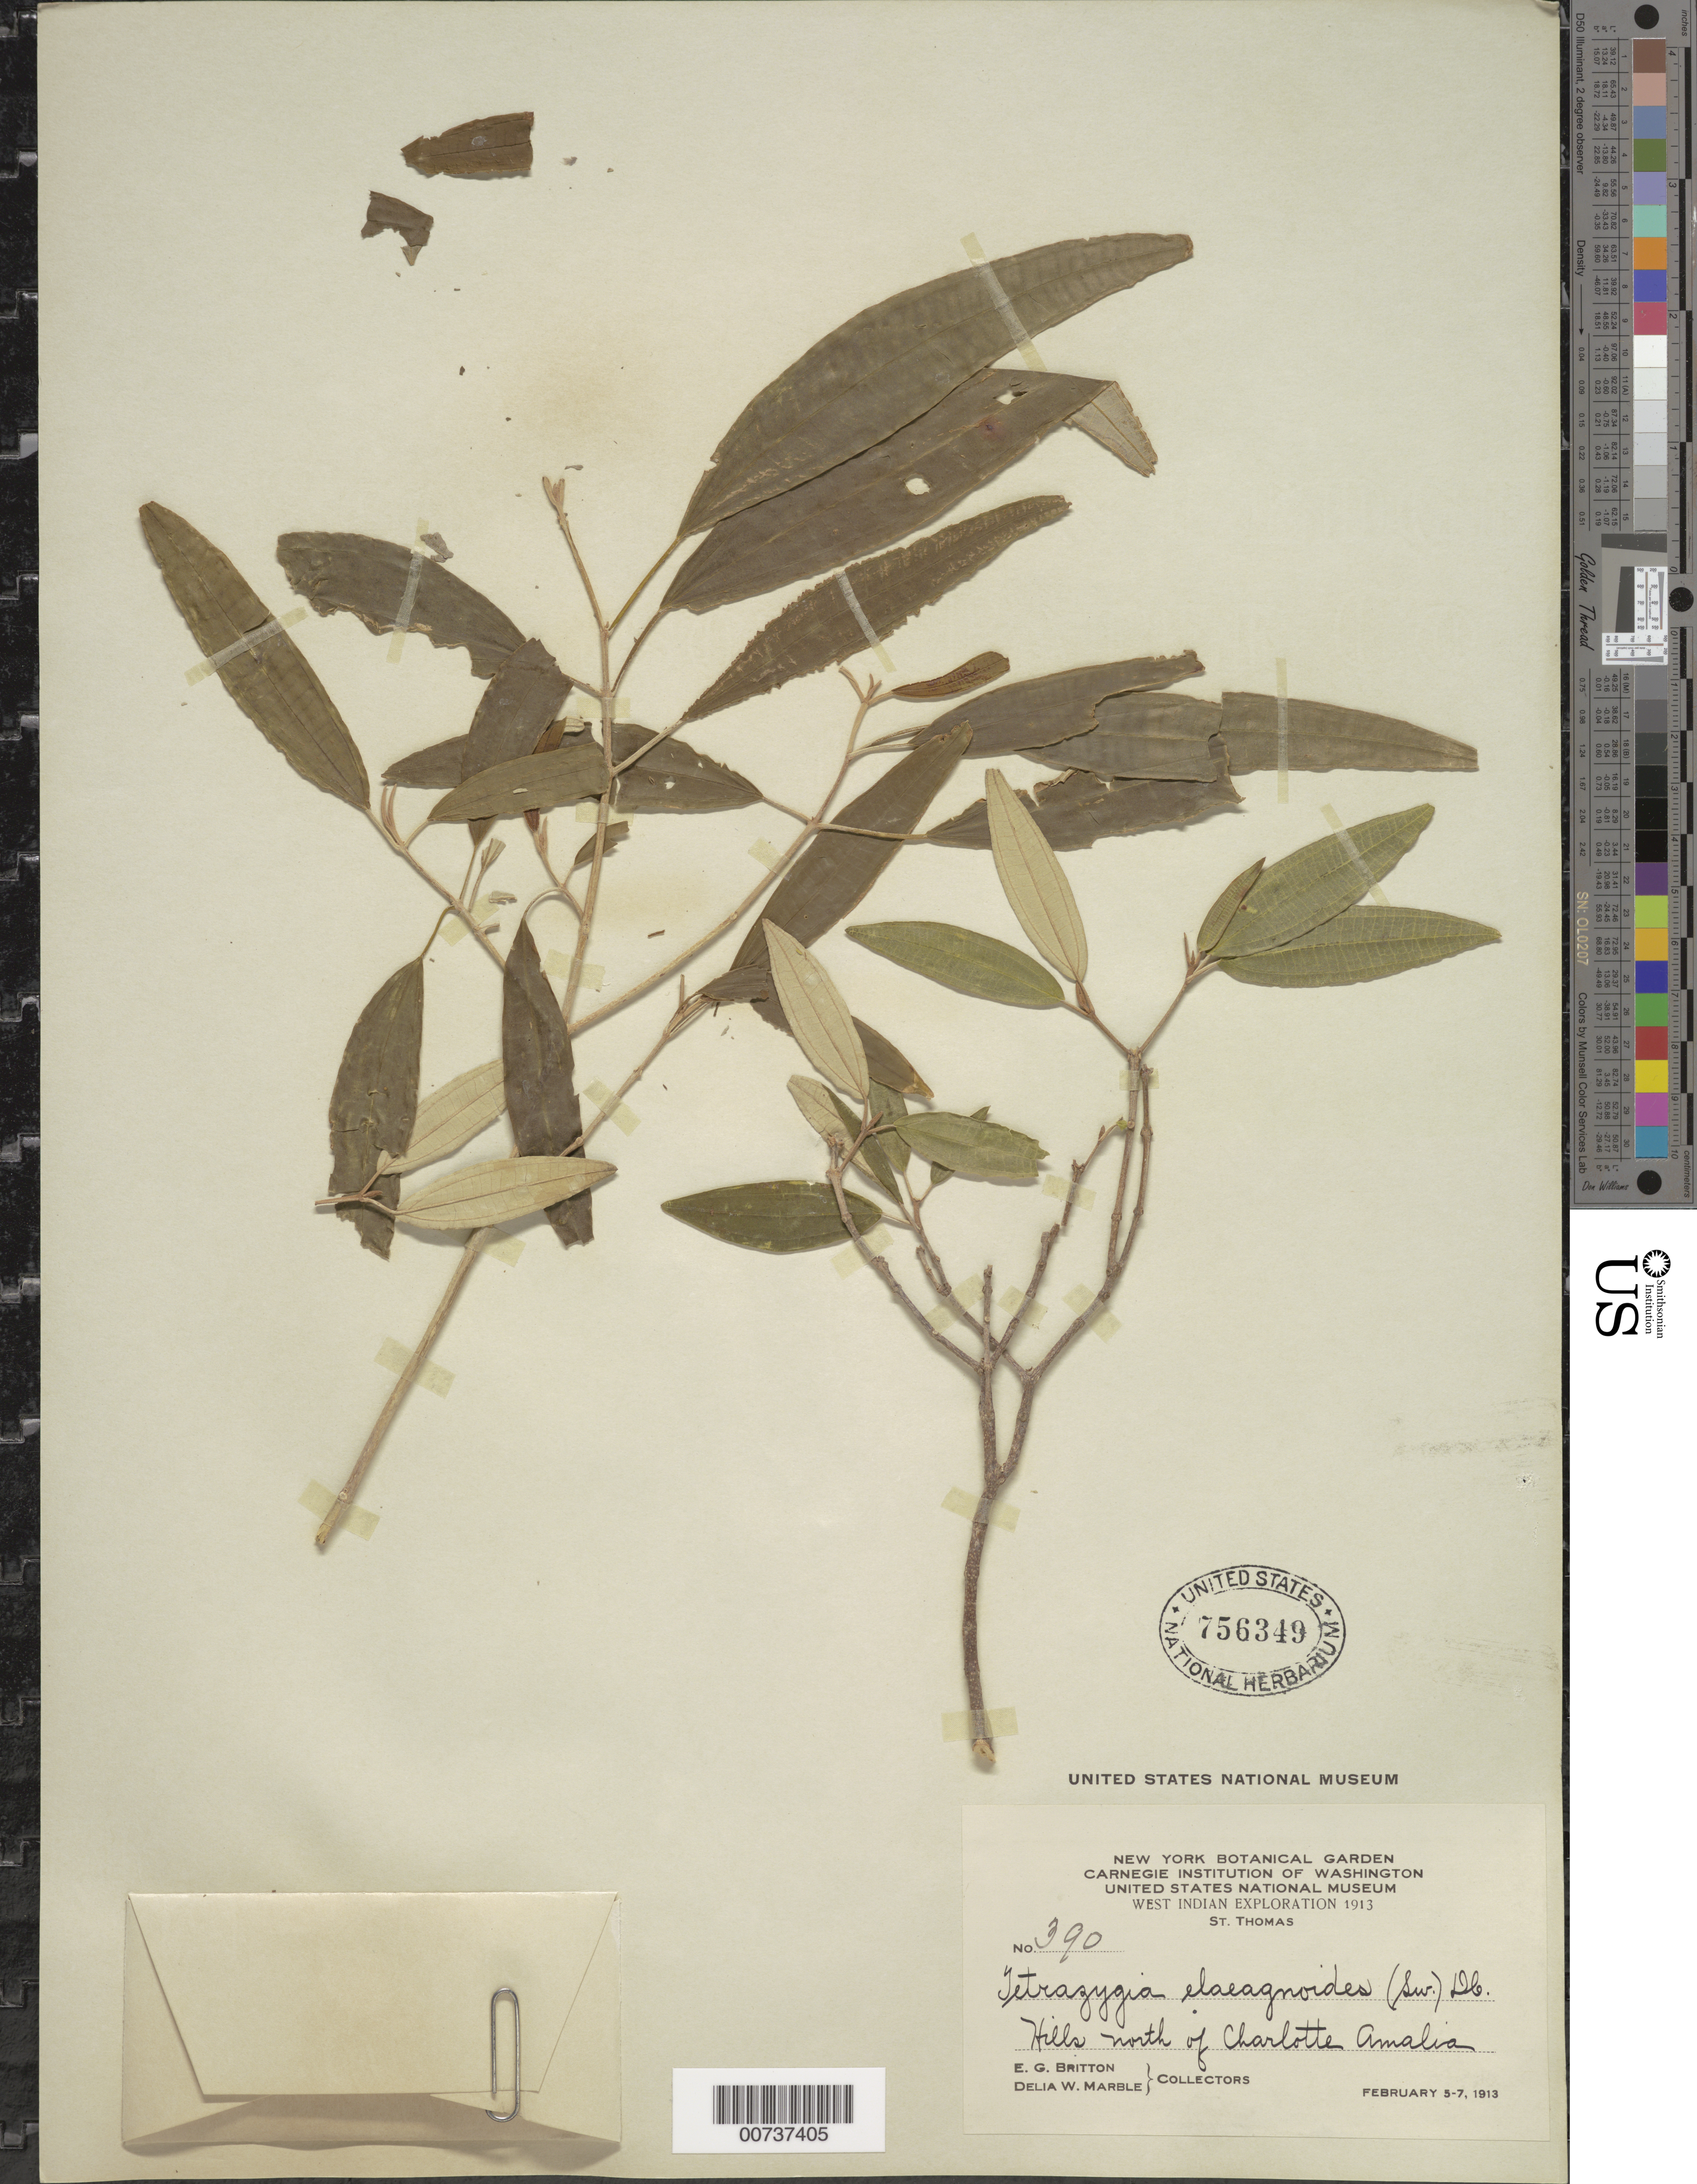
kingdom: Plantae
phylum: Tracheophyta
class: Magnoliopsida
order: Myrtales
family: Melastomataceae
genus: Tetrazygia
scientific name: Tetrazygia elaeagnoides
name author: (Sw.) DC.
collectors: E. G. Britton & D. W. Marble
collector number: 390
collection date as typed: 05 Feb 1913 to 07 Feb 1913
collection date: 1913-02-05/1913-02-07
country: U.S. Virgin Islands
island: St. Thomas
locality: Hills north of Charlotte Amalia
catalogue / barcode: US 756349